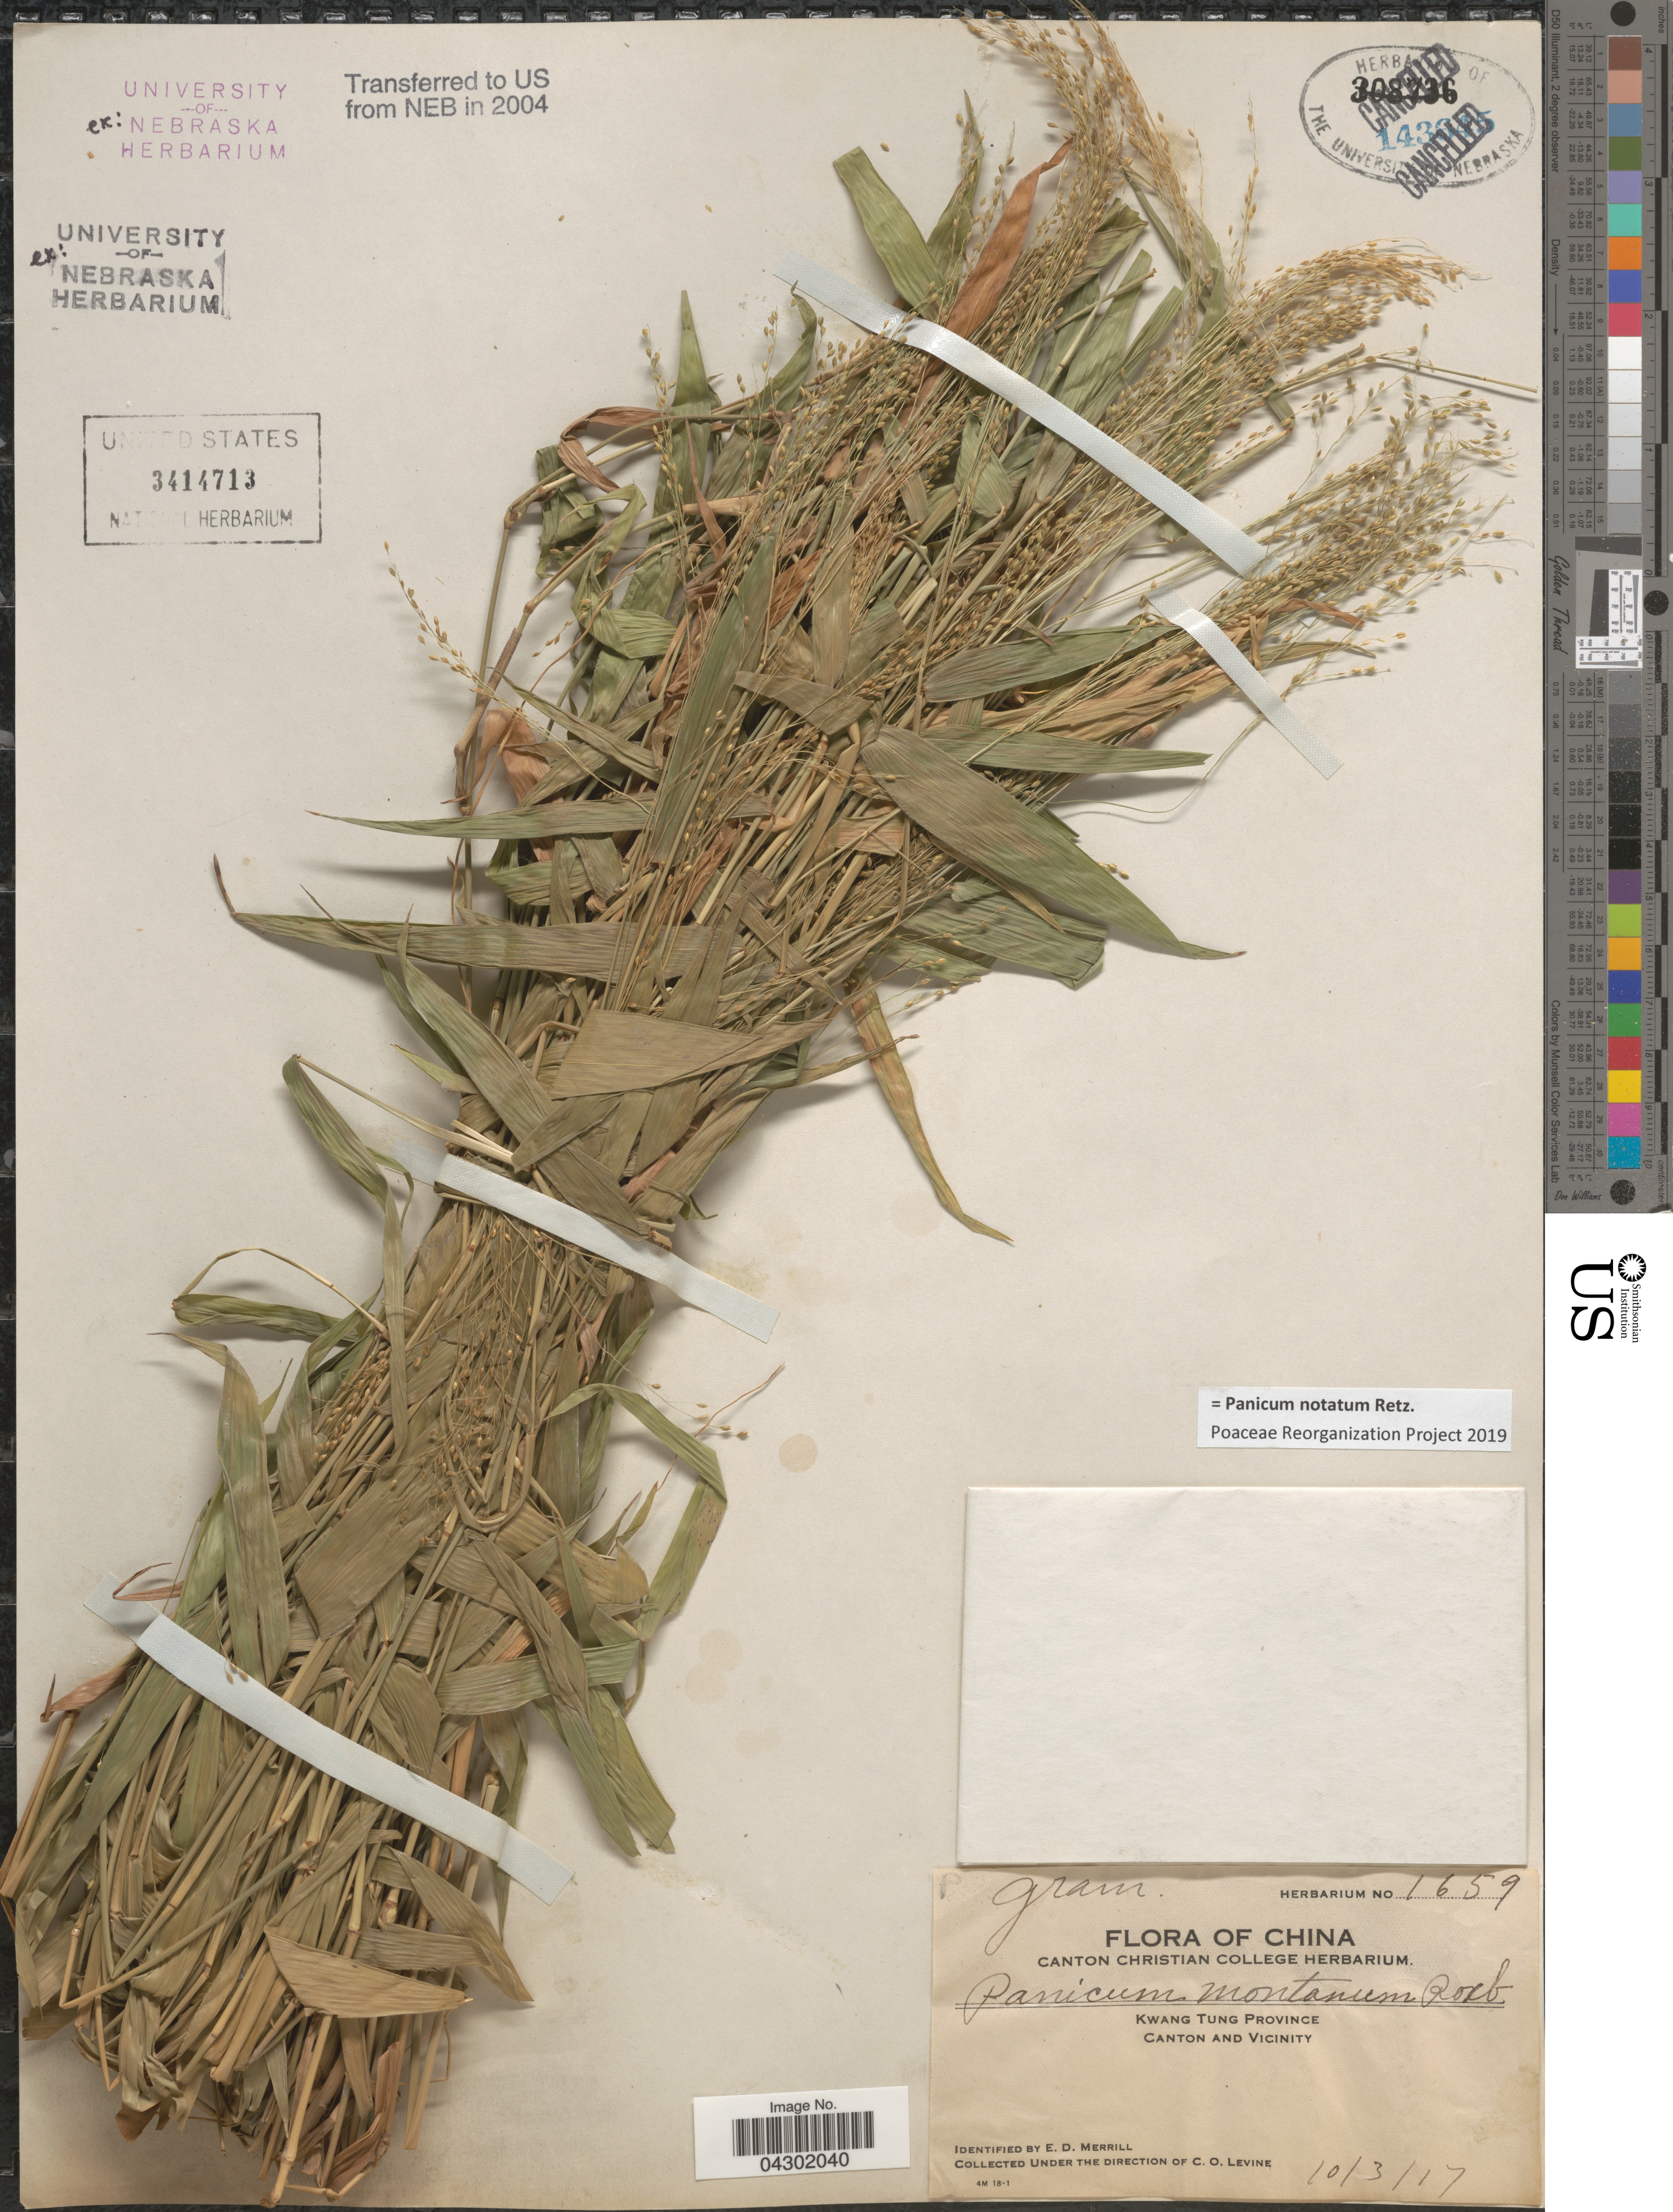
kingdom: Plantae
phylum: Tracheophyta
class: Liliopsida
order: Poales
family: Poaceae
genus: Panicum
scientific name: Panicum notatum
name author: Retz.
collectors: C. O. Levine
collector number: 1659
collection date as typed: Transcribed d/m/y: 10/3/17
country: China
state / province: Guangdong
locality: Kwang Tung Province. Canton and Vicinity.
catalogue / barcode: US 3414713